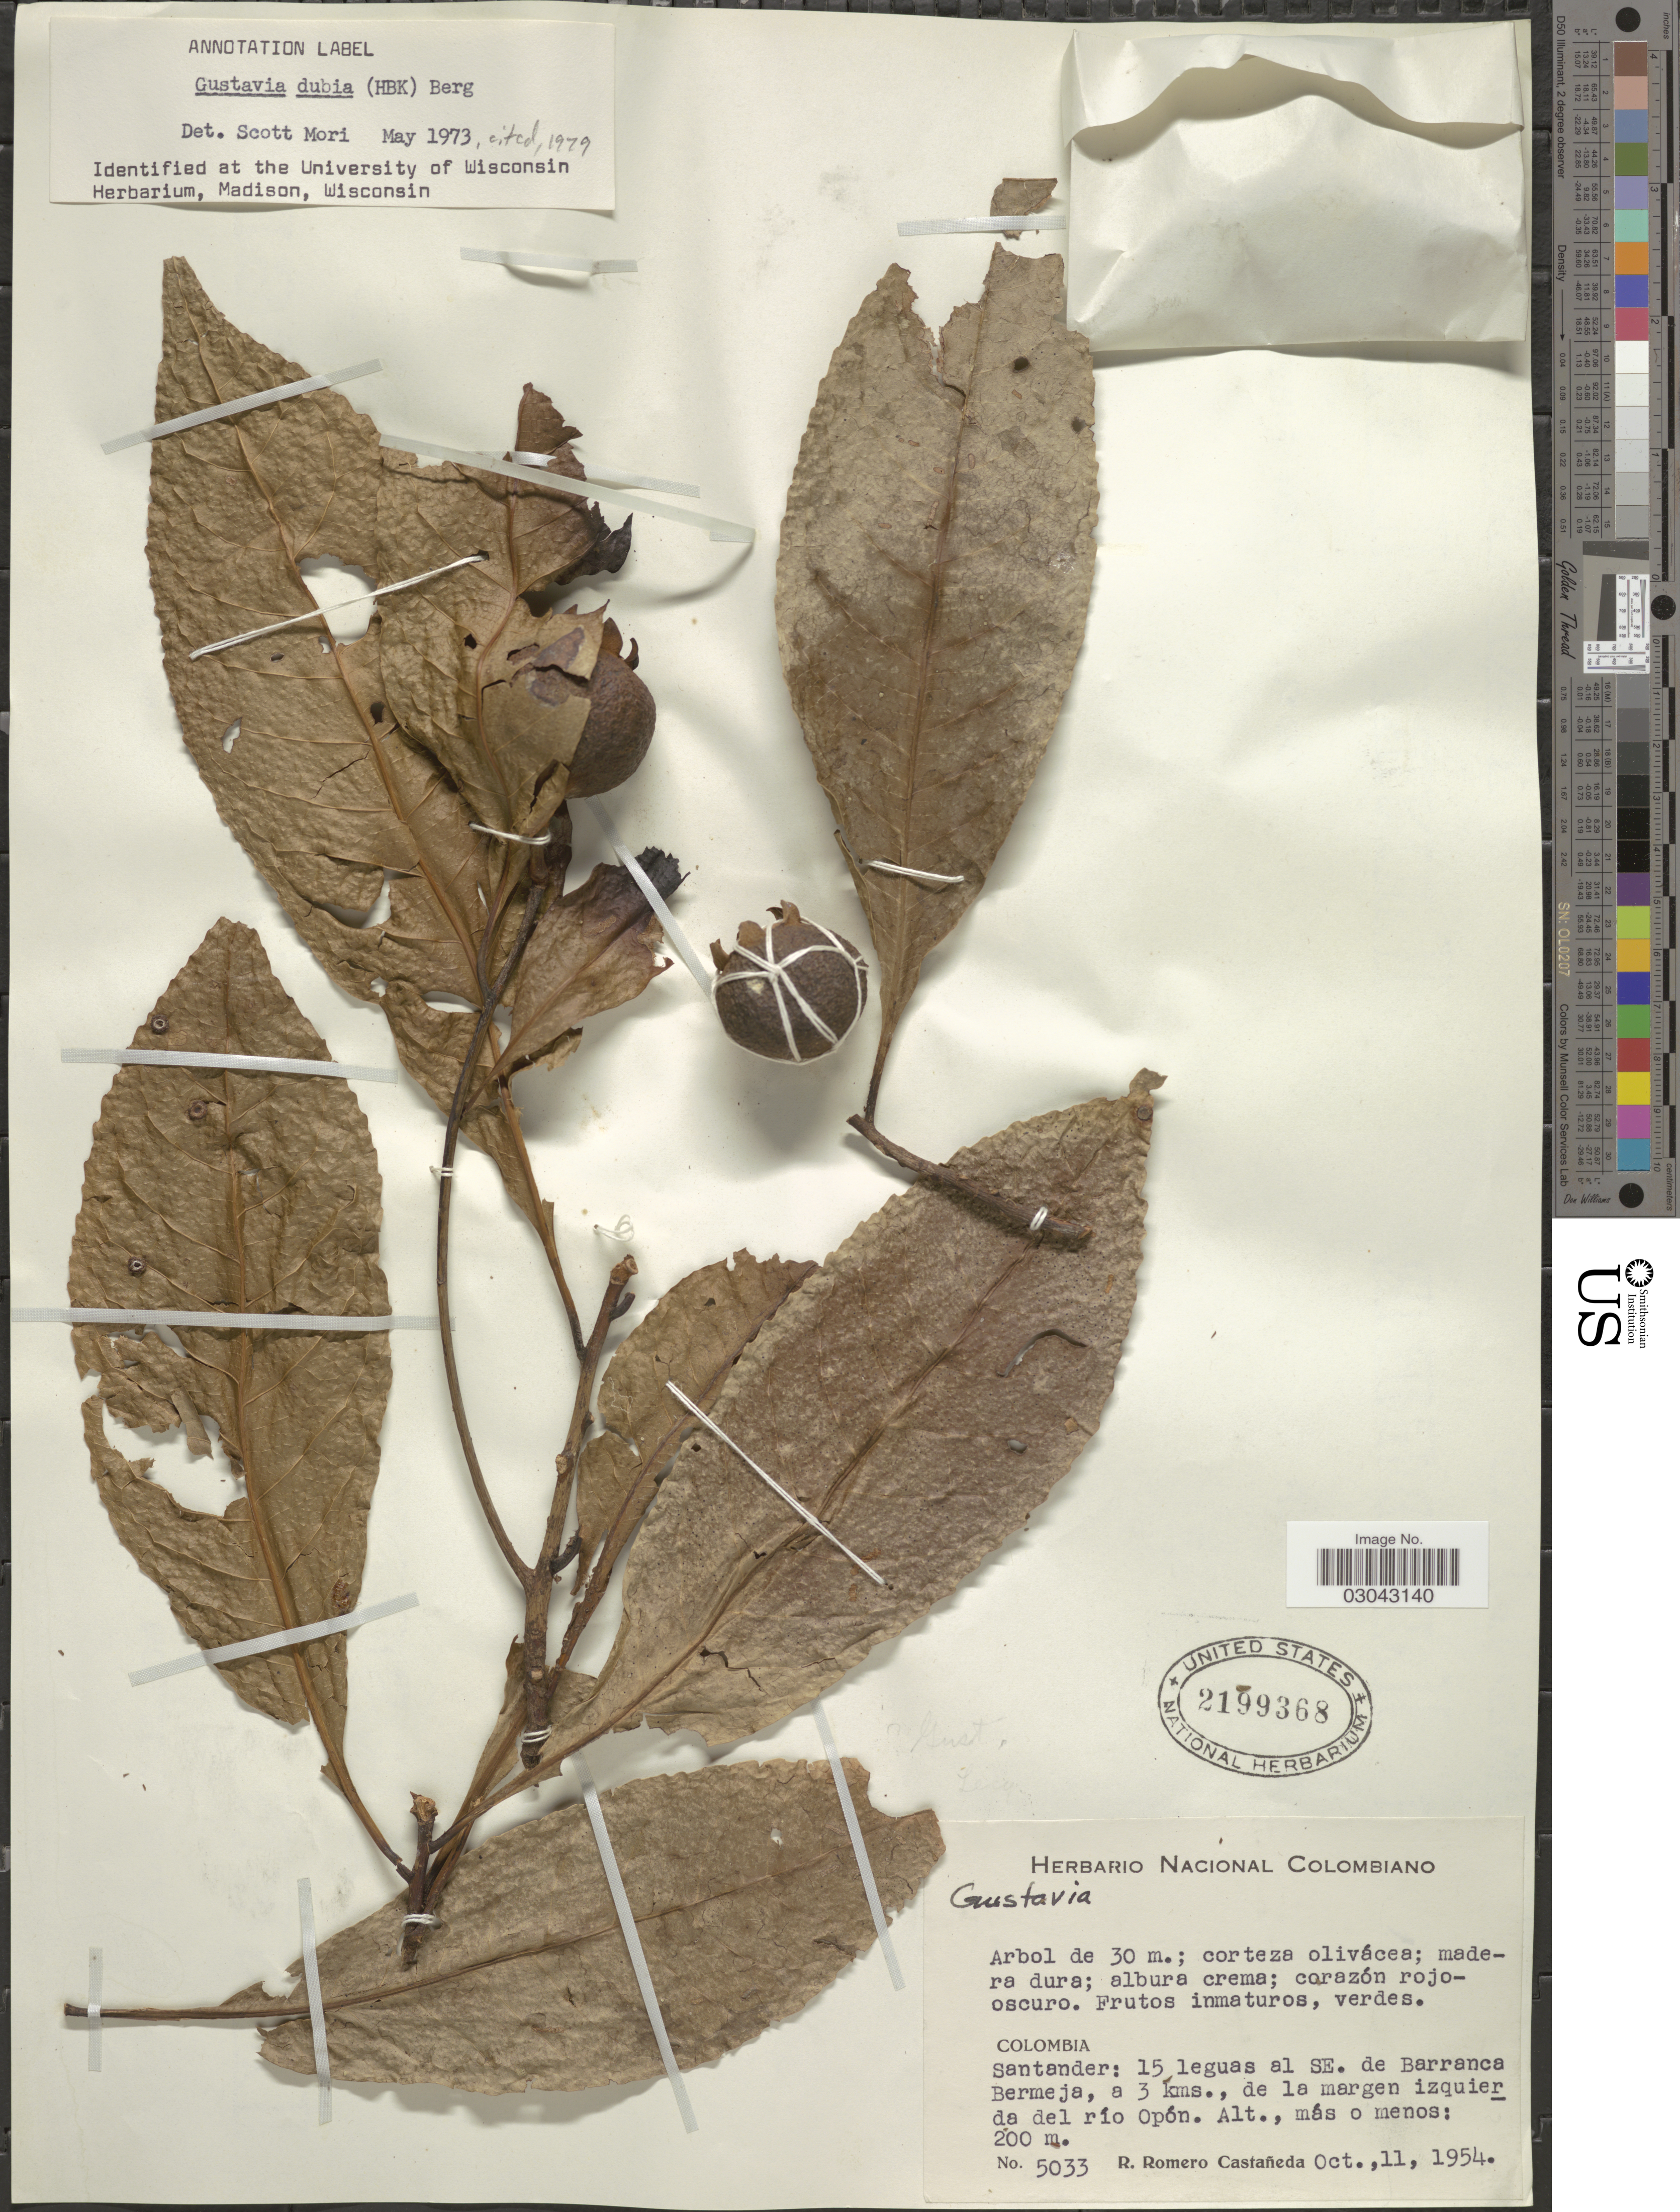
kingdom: Plantae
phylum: Tracheophyta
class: Magnoliopsida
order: Ericales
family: Lecythidaceae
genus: Gustavia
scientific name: Gustavia dubia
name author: (Kunth) O. Berg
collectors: R. Romero Castañeda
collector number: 5033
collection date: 1954-10-11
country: Colombia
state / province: Santander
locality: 15 leguas al SE. de Barranca Bermeja, a 3 kms. de la margen izquierda del río Opón.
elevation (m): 200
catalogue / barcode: US 2199368